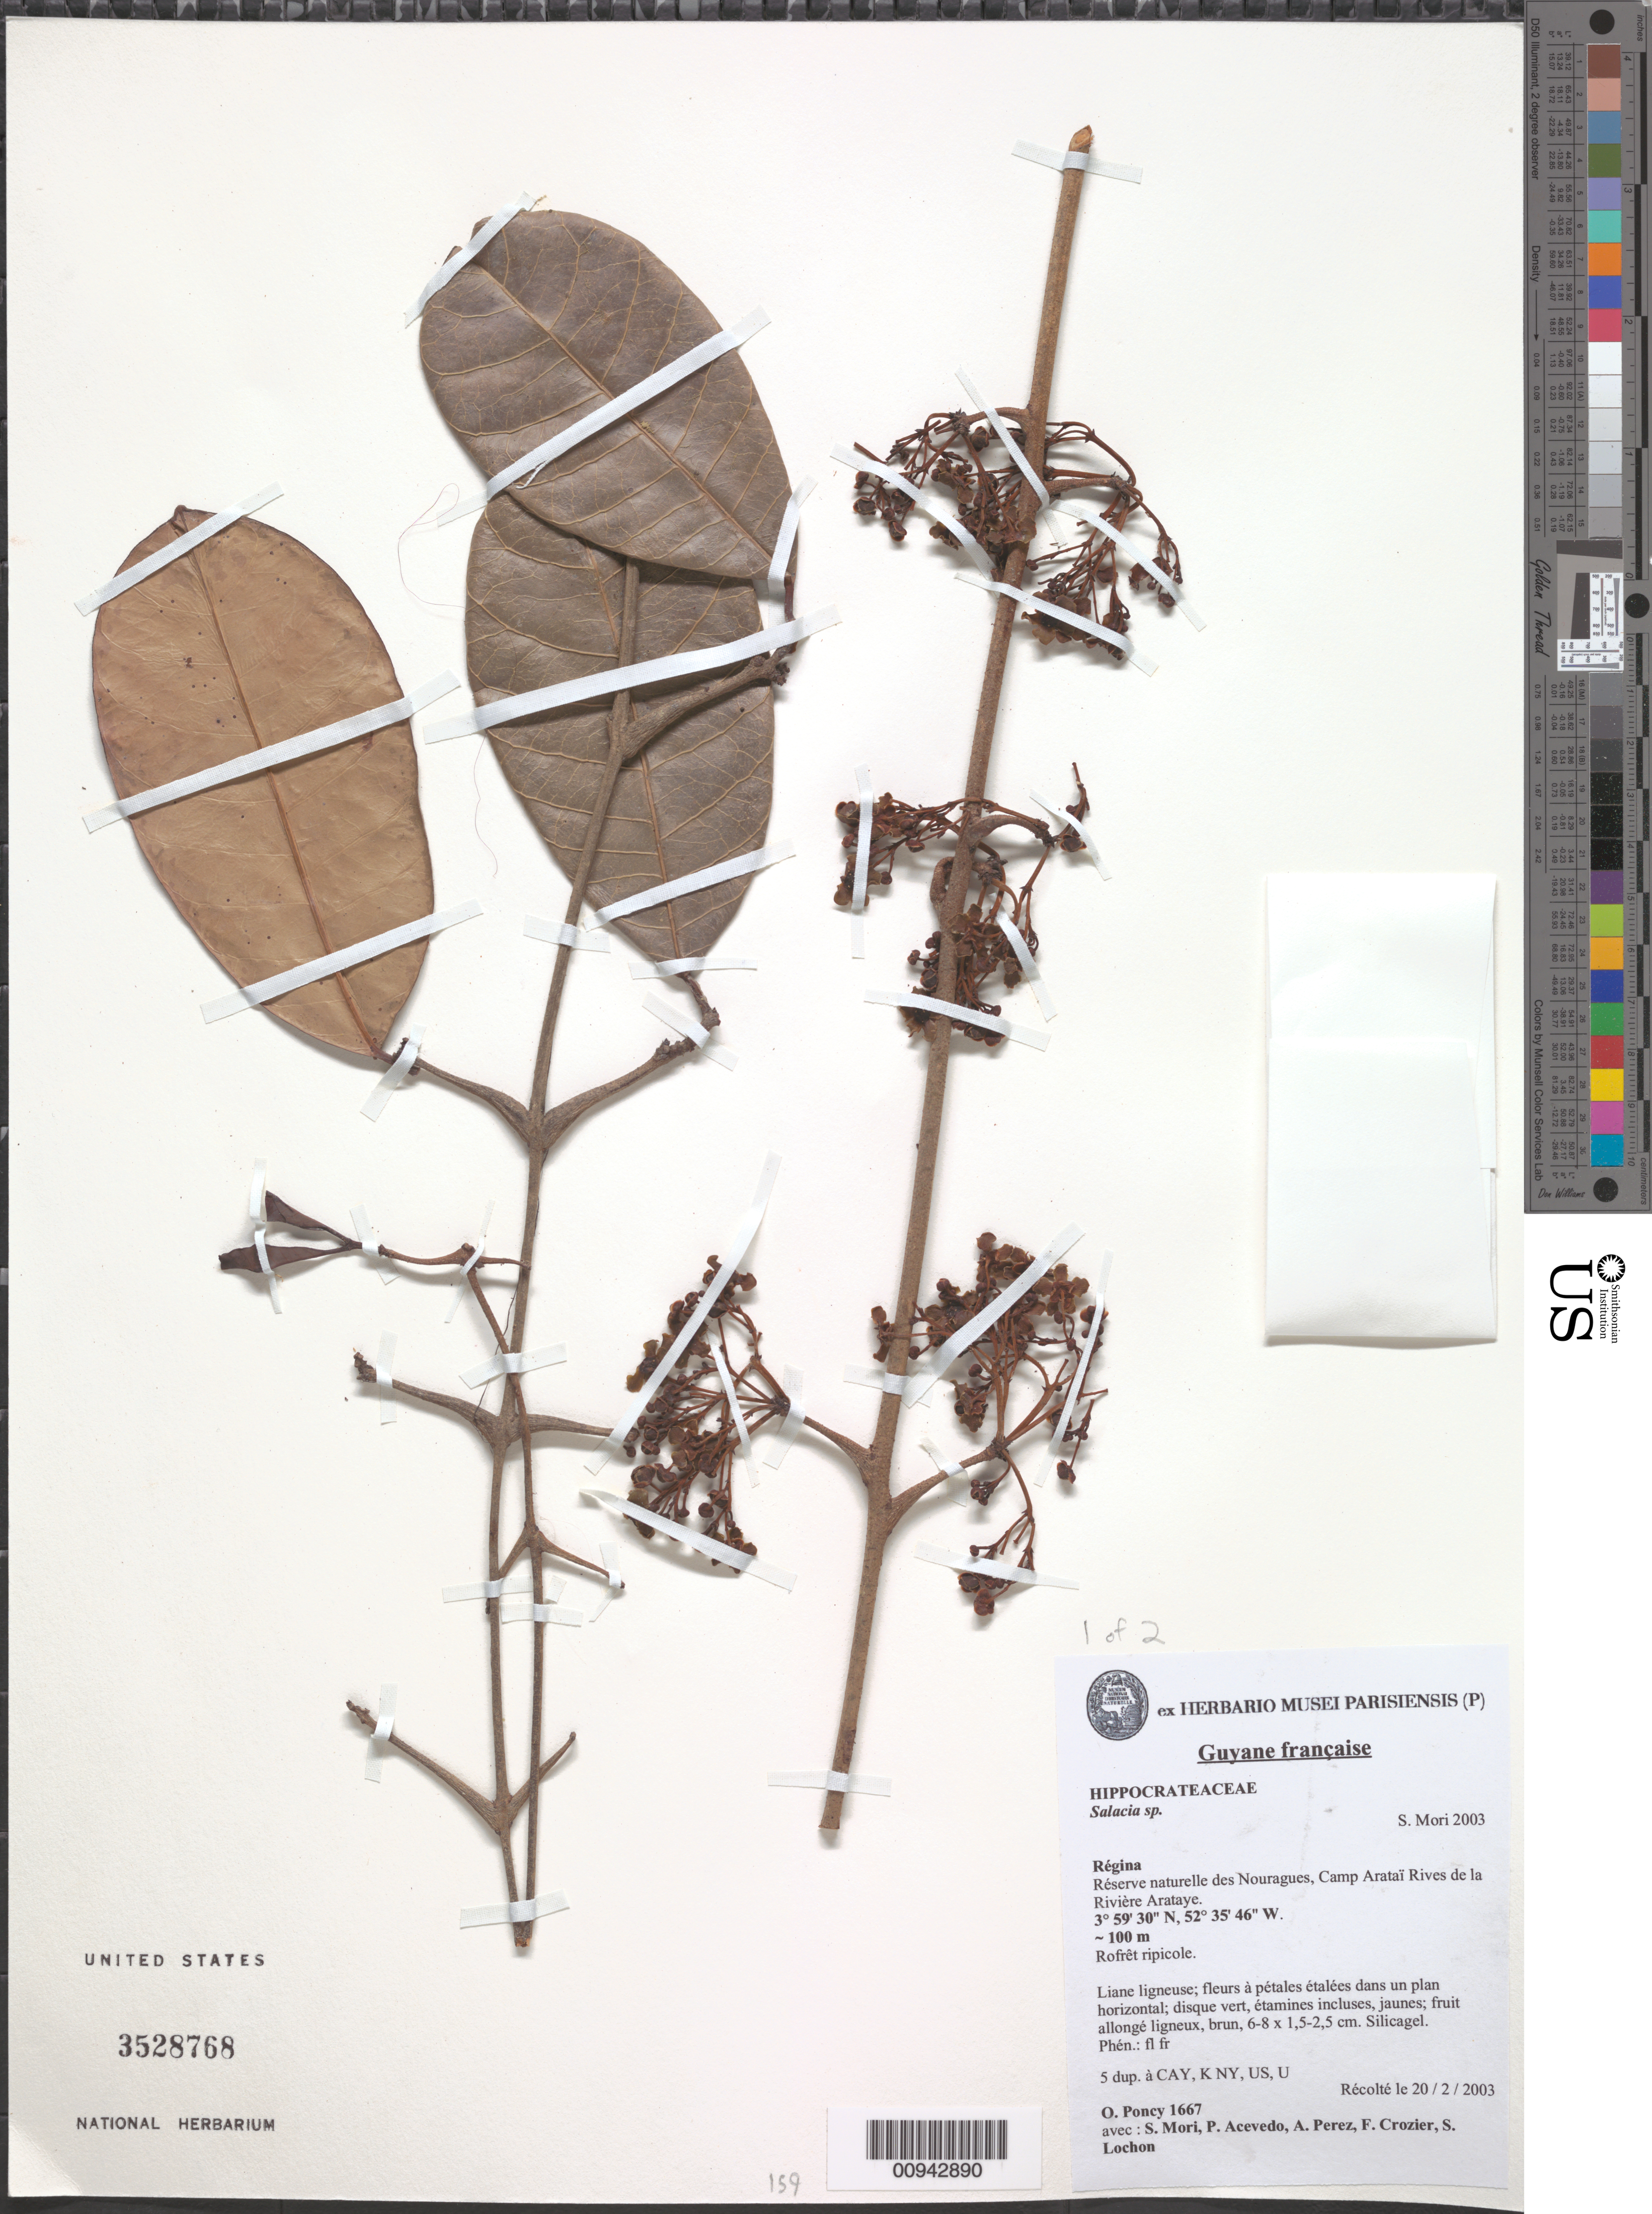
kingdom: Plantae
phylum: Tracheophyta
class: Magnoliopsida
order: Celastrales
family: Celastraceae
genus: Salacia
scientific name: Salacia sp.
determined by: Mori, Scott A.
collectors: O. Poncy, P. Acevedo-Rodr., S. Mori, A. Perez, F. Crozier & S. Lochon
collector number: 1667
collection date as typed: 20-Feb-03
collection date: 2003-02-20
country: French Guiana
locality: Régina. Réserve naturelle des Nouragues, Camp Arataï de la Rivere Arataye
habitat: Foret ripicole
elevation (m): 100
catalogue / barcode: US 3528768